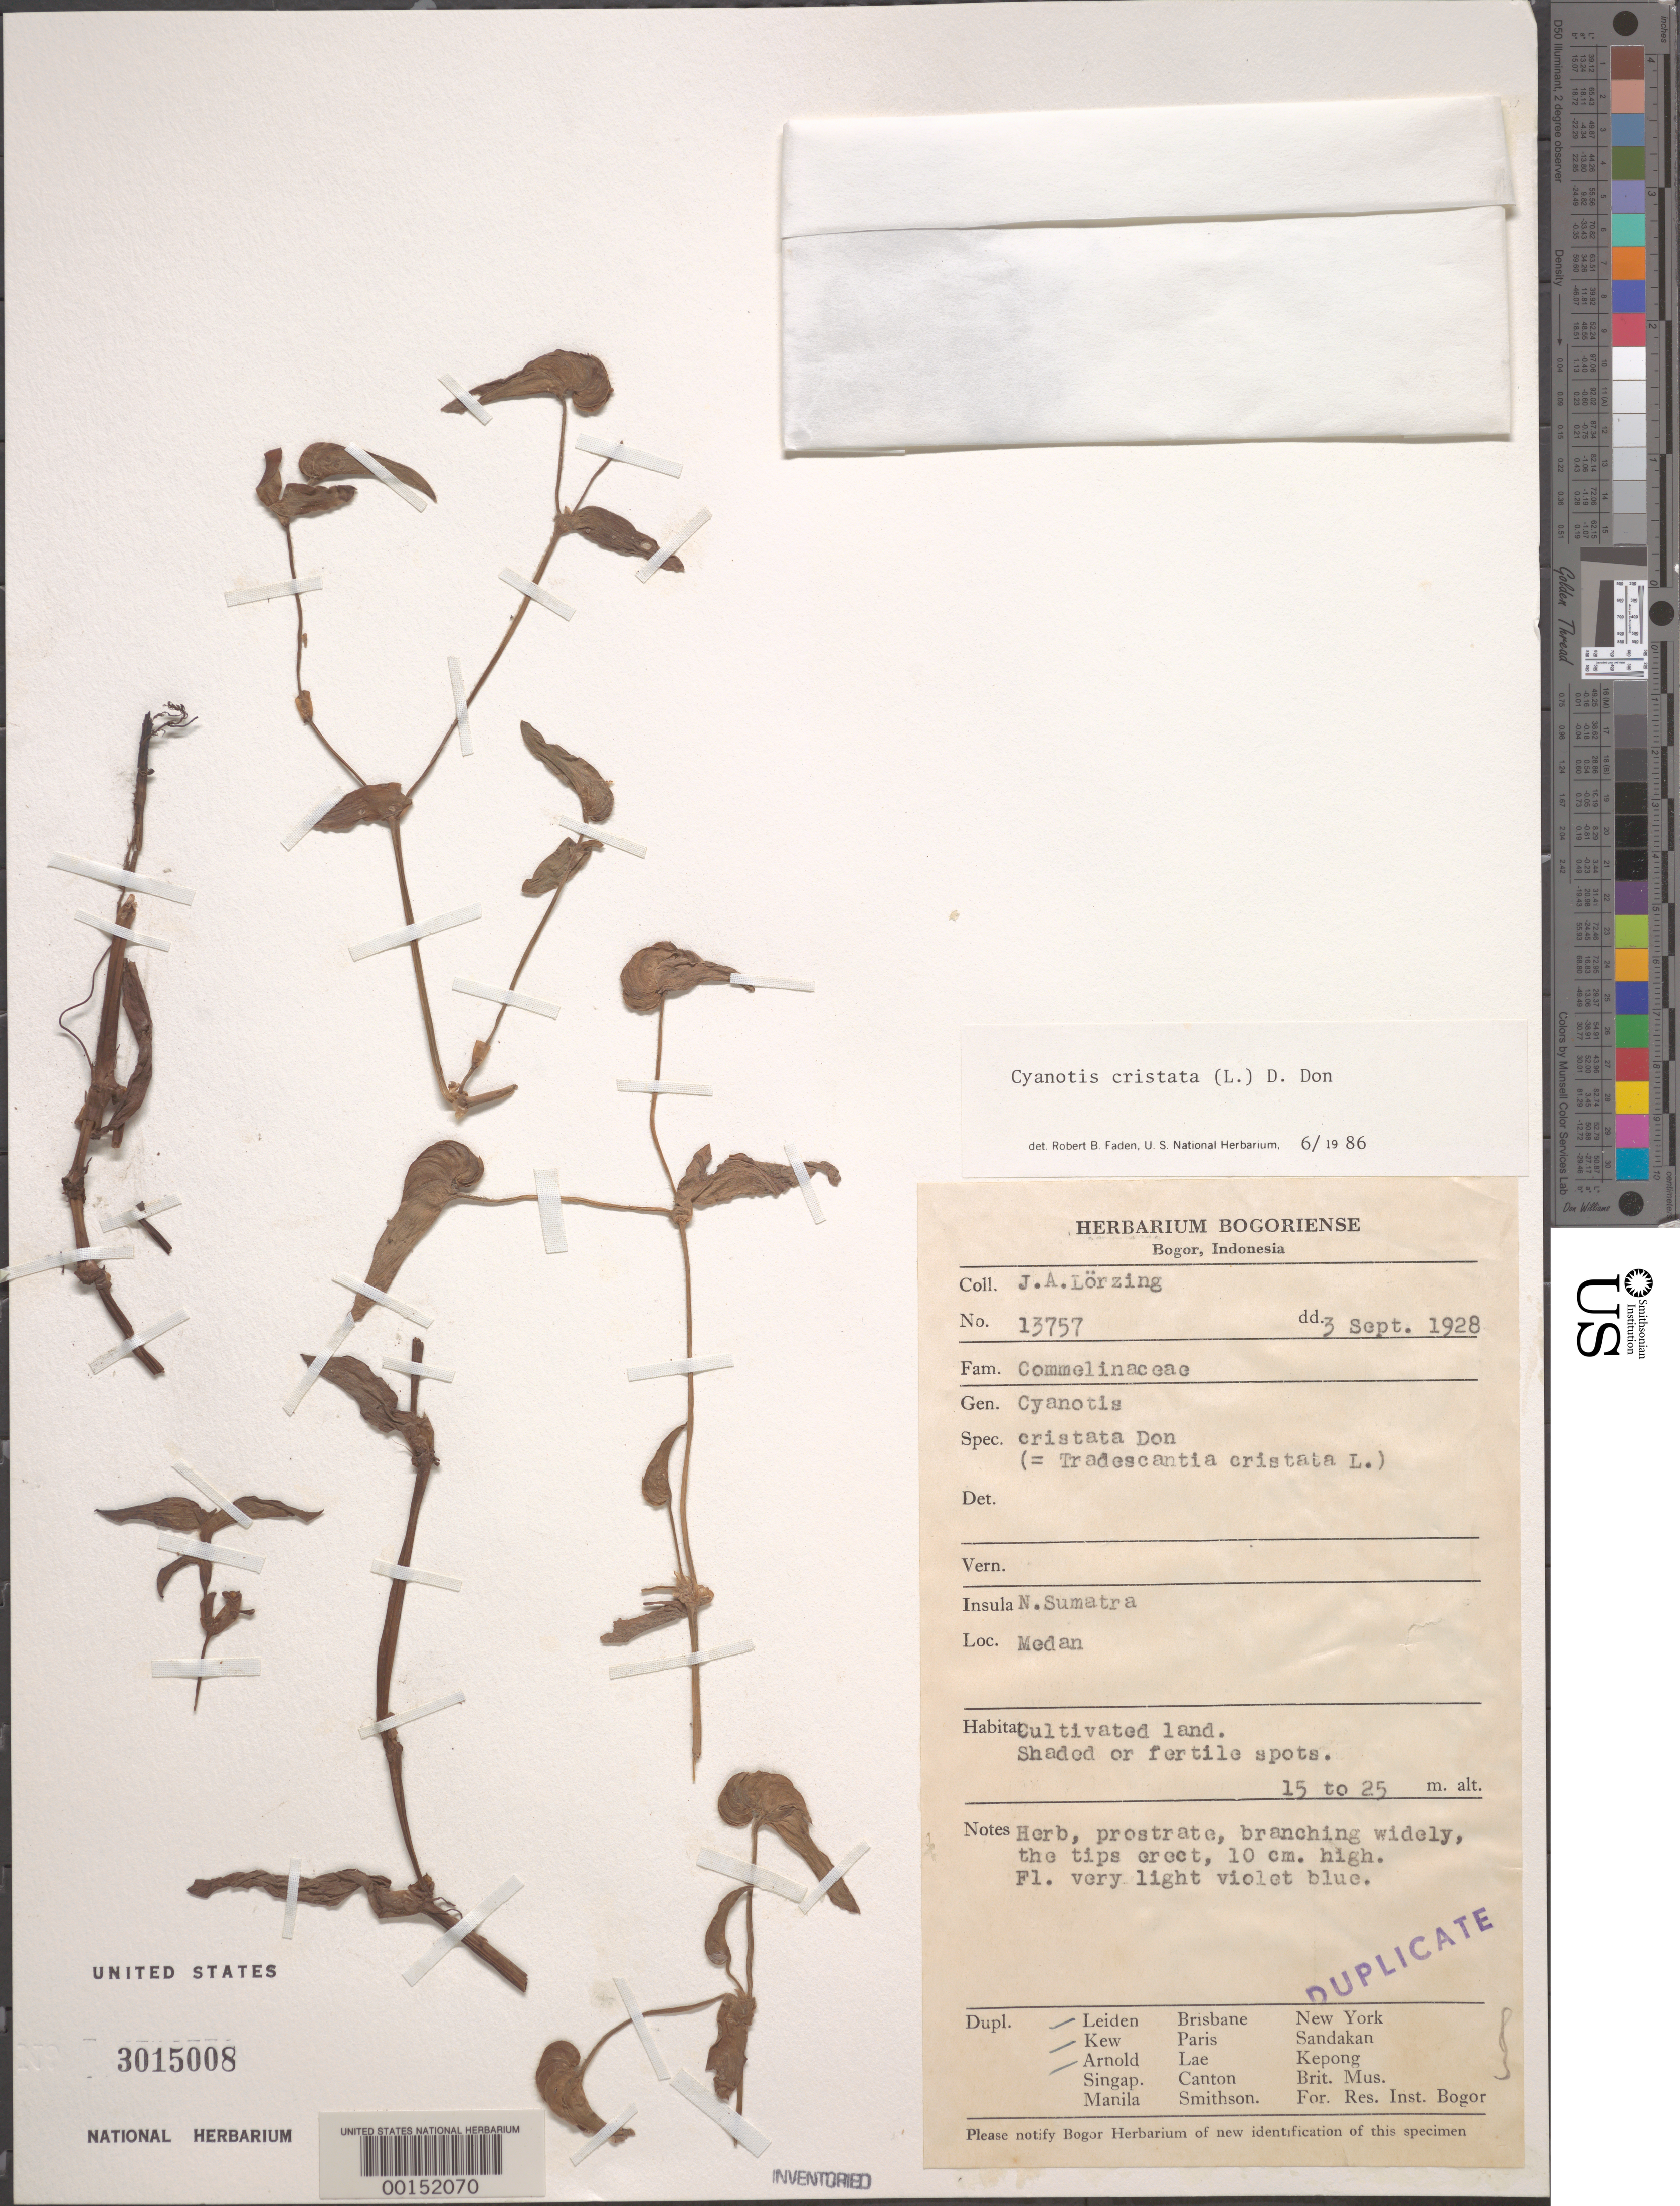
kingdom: Plantae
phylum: Tracheophyta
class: Liliopsida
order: Commelinales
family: Commelinaceae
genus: Cyanotis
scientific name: Cyanotis cristata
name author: (L.) D. Don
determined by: Faden, Robert B., (US), Smithsonian Institution - National Museum of Natural History (UNITED STATES)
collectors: J. Lorzing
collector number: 13757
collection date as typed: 03 Sep 1928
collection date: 1928-09-03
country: Indonesia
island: Sumatra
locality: Medan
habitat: Shaded, uncultivated areas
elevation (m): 15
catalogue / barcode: US 3015008